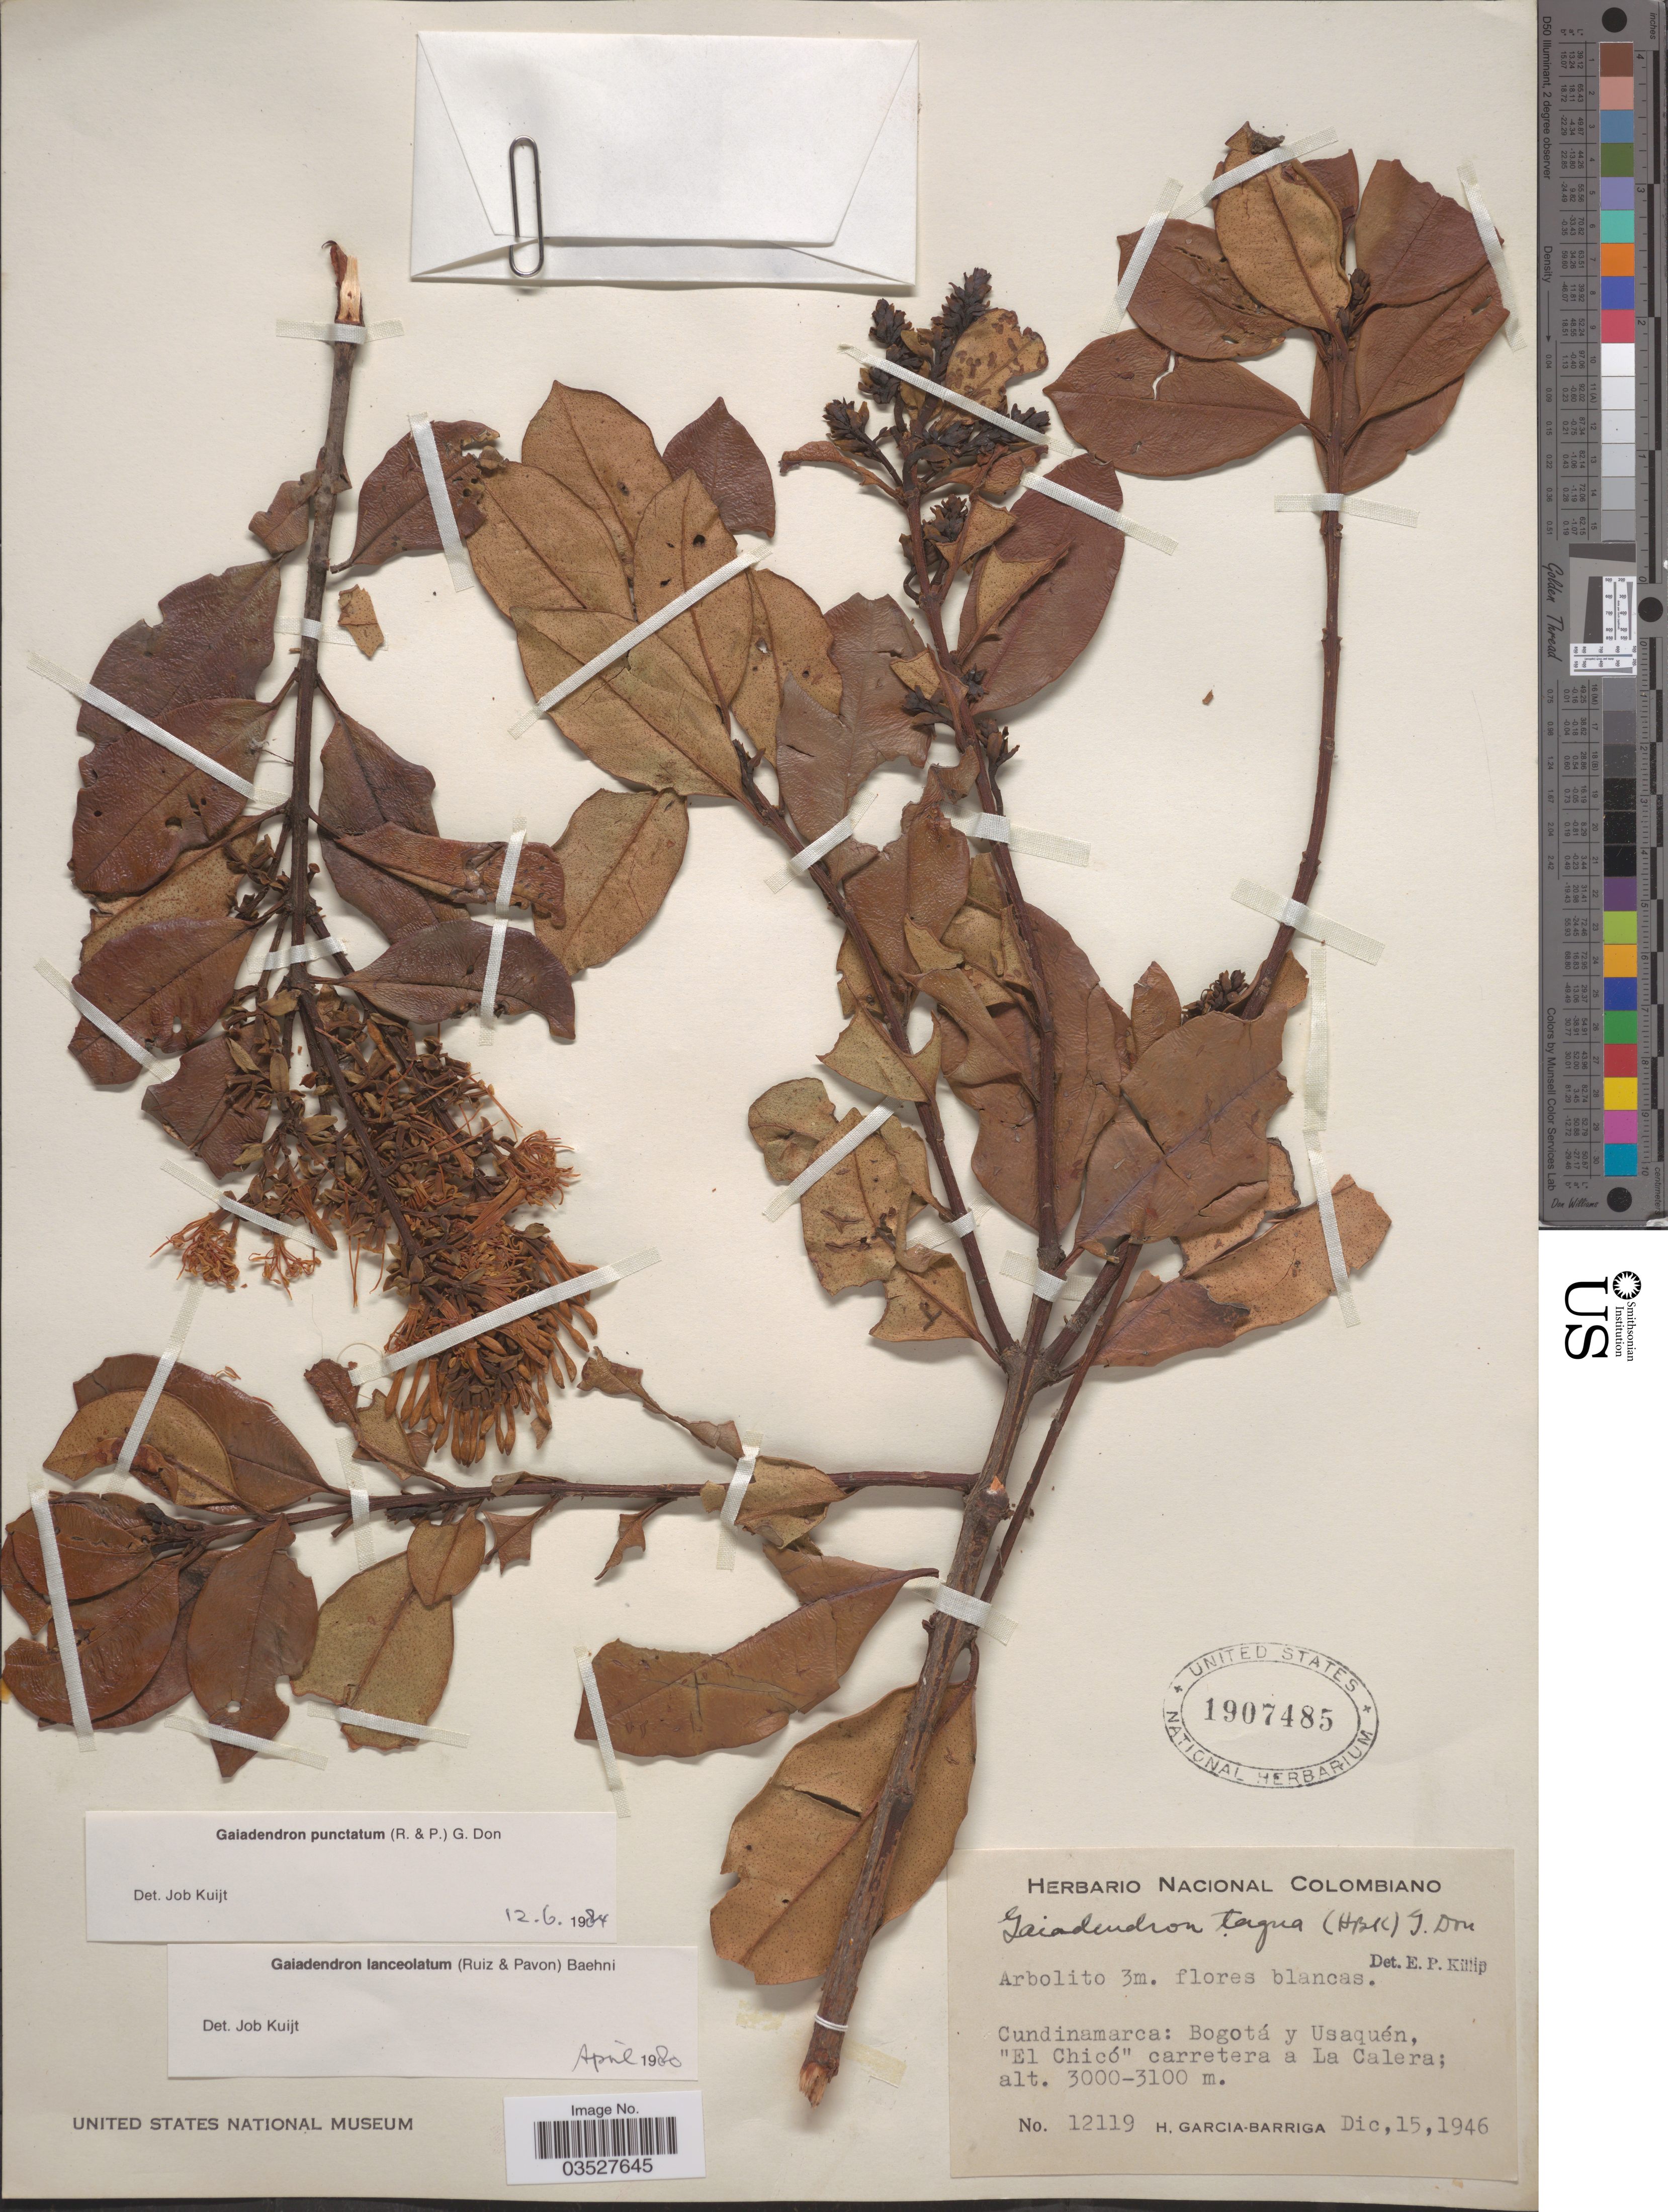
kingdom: Plantae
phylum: Tracheophyta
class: Magnoliopsida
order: Santalales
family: Loranthaceae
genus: Gaiadendron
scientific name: Gaiadendron punctatum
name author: (Ruiz & Pav.) G. Don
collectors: H. García Barriga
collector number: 12119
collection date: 1946-12-15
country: Colombia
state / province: Cundinamarca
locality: Bogotá y Usaquén, "El Chicó" carretera a La Calera.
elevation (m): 3000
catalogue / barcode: US 1907485